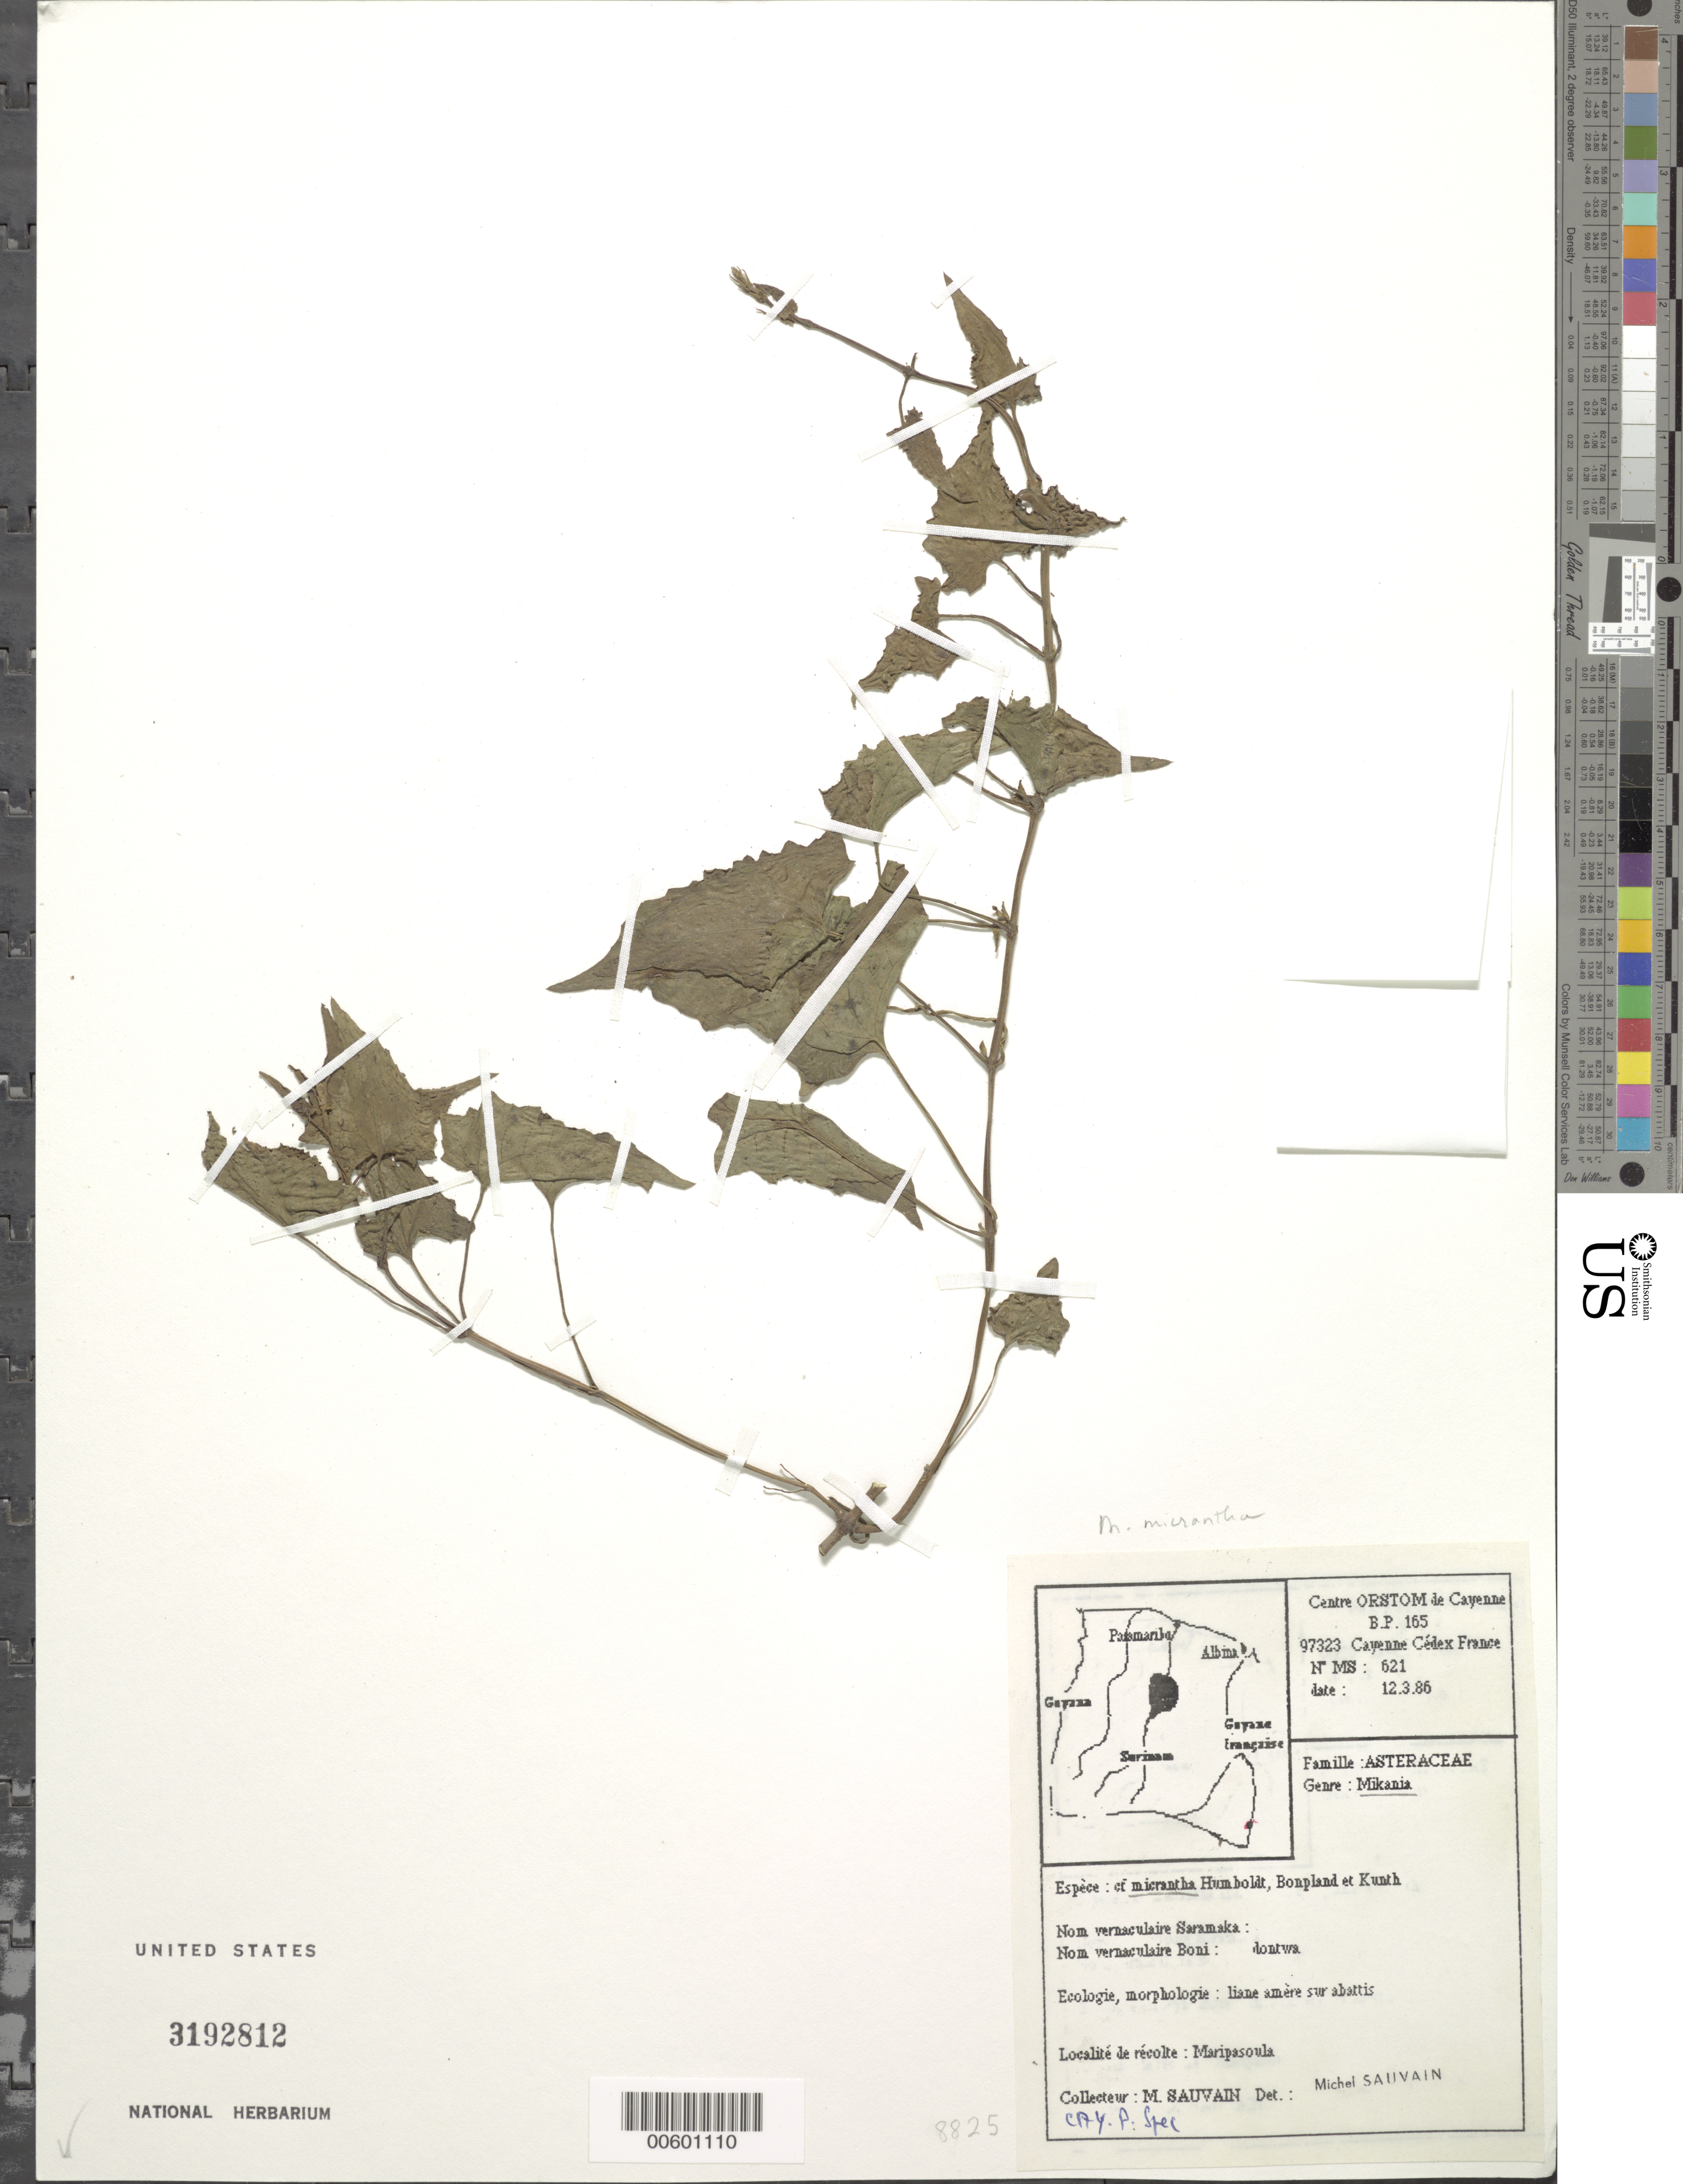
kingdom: Plantae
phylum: Tracheophyta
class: Magnoliopsida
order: Asterales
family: Asteraceae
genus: Mikania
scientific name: Mikania micrantha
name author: Kunth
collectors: M. Sauvain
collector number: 621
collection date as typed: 12-Mar-86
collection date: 1986-03-12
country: Suriname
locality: Maripa Soula, Bas-Oyapock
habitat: Sur abattis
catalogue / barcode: US 3192812